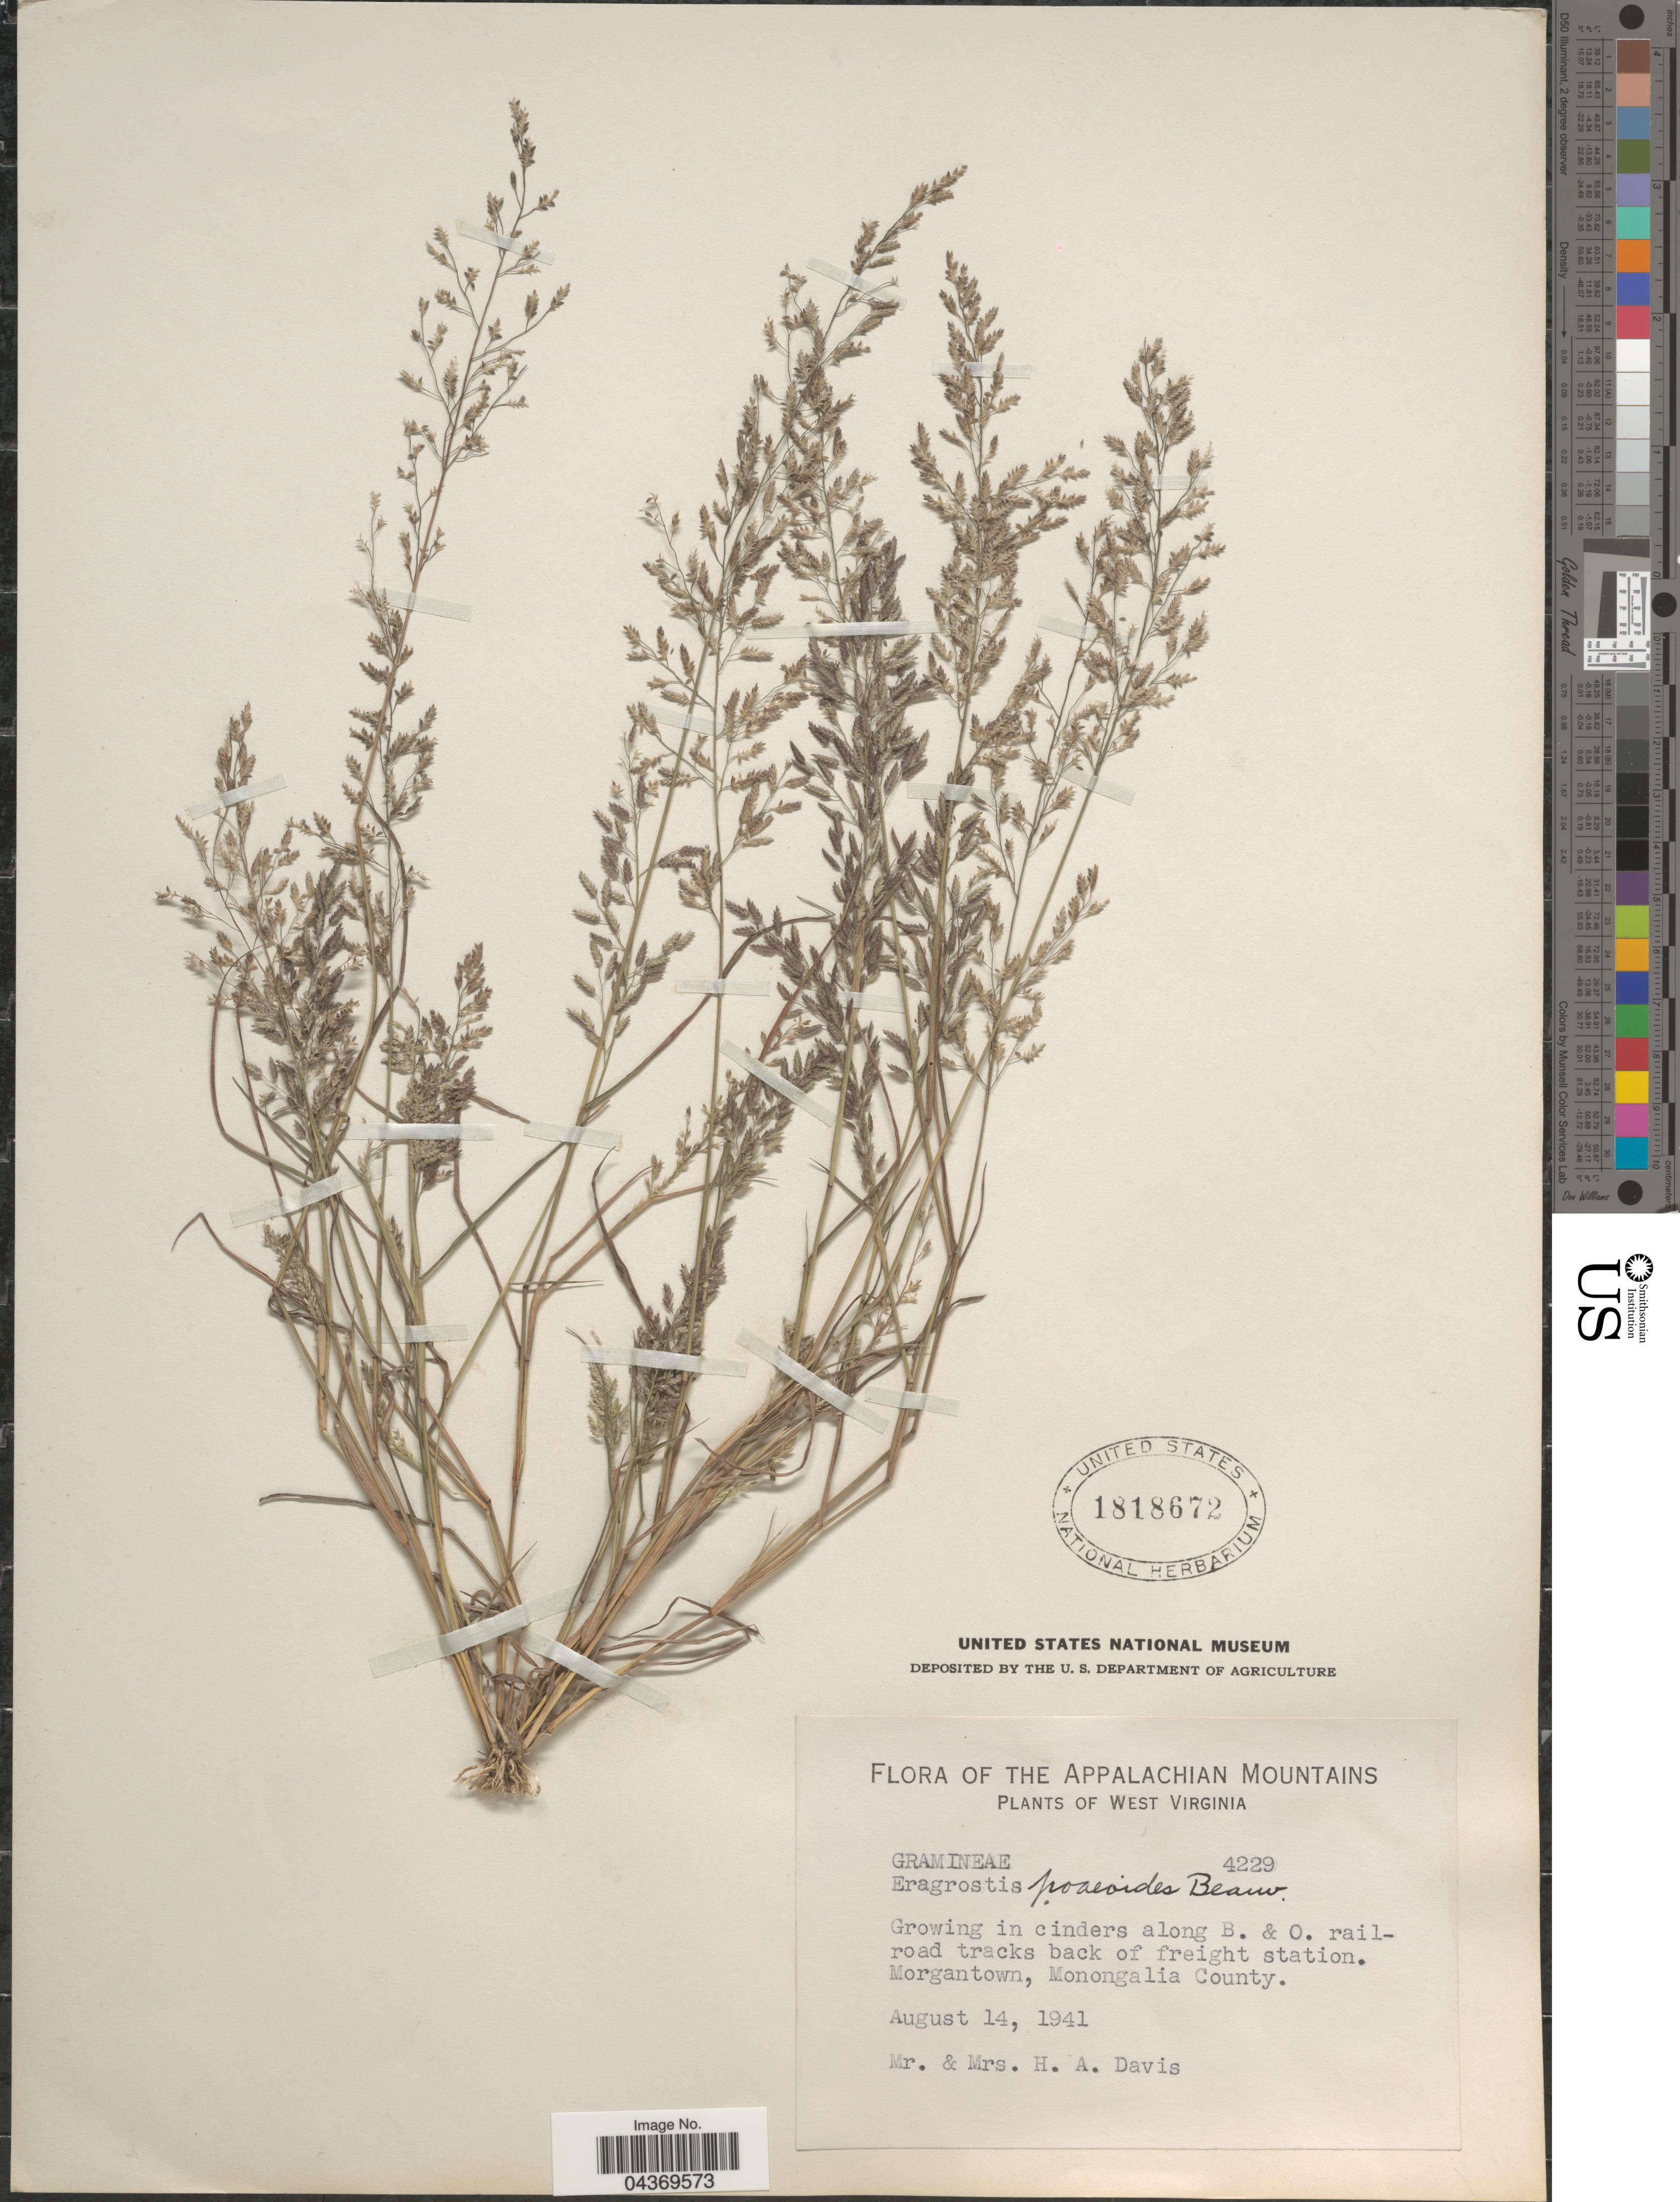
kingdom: Plantae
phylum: Tracheophyta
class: Liliopsida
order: Poales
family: Poaceae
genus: Eragrostis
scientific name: Eragrostis minor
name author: Host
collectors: H. Davis & H. Davis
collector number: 4229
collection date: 1941-08-14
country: United States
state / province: West Virginia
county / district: Monongalia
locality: The Appalachian Mountains. Growing in cinders along B. & O. railroad tracks back of freight station. Morgantown, Monongalia County.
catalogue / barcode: US 1818672